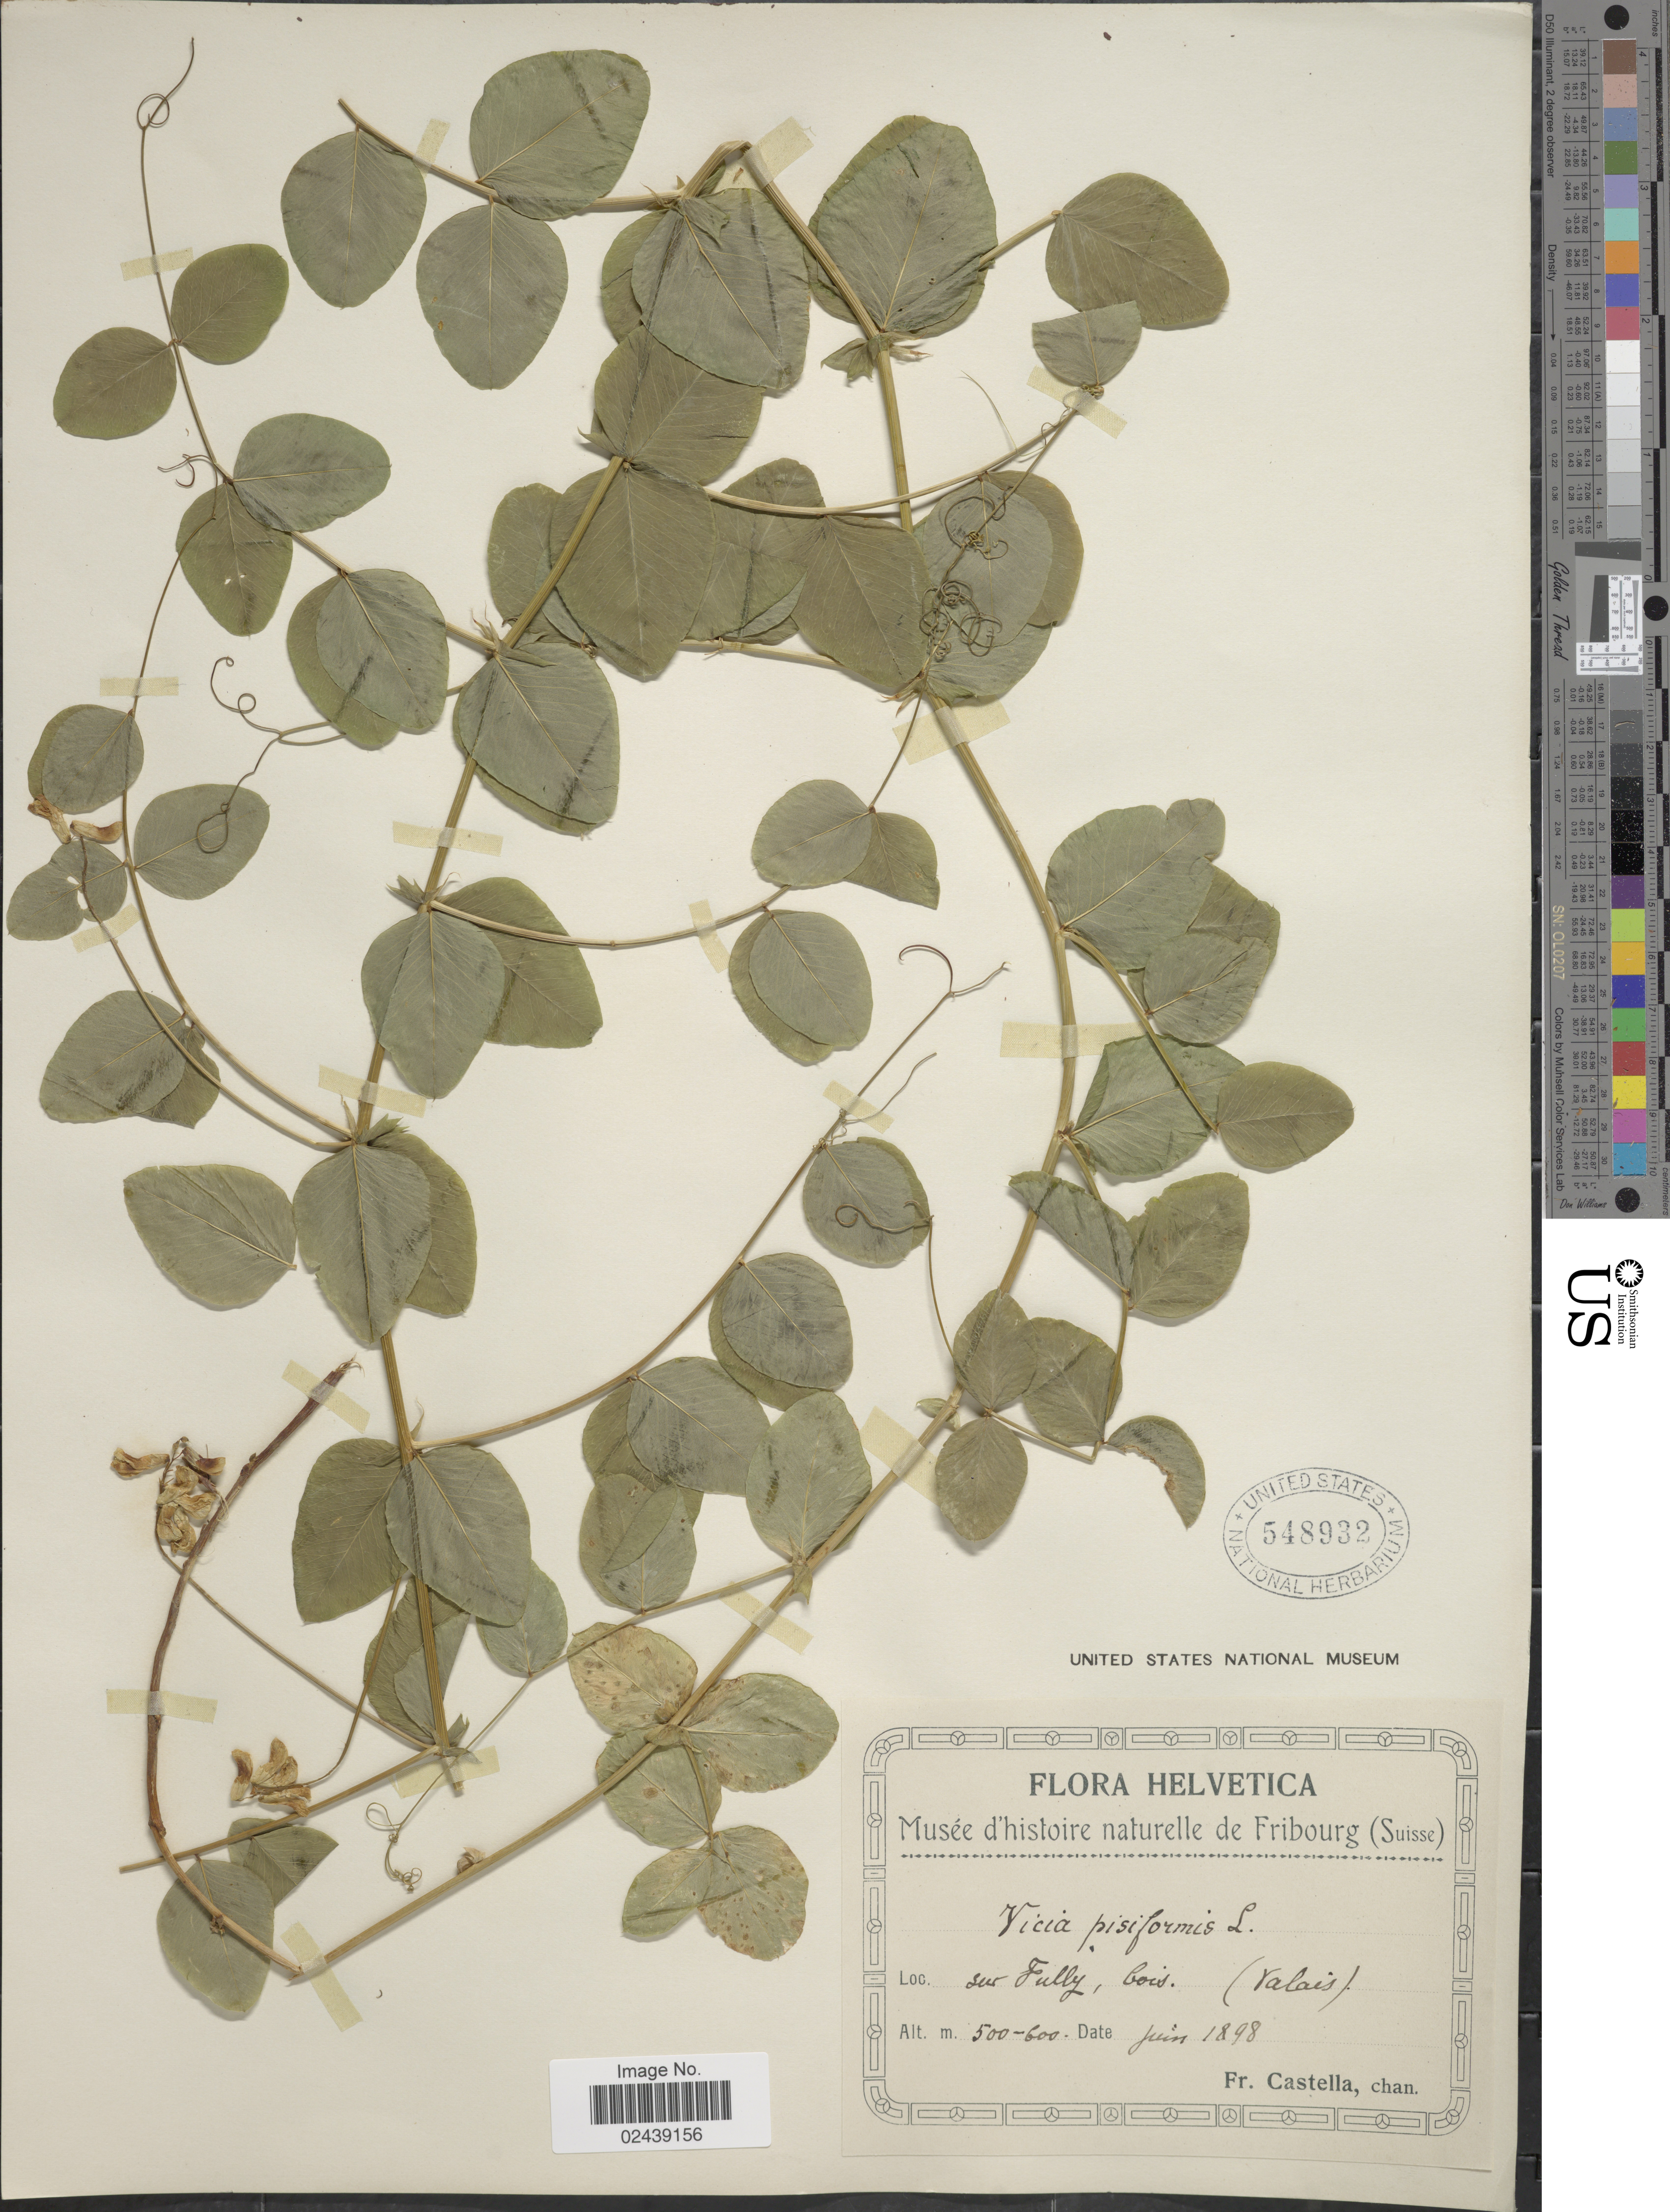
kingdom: Plantae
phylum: Tracheophyta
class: Magnoliopsida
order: Fabales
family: Fabaceae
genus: Vicia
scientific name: Vicia pisiformis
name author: L.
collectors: Fr. Castella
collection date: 1898-06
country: Switzerland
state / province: Valais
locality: Helvetica. Sur Fully, bois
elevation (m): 500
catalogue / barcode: US 548932